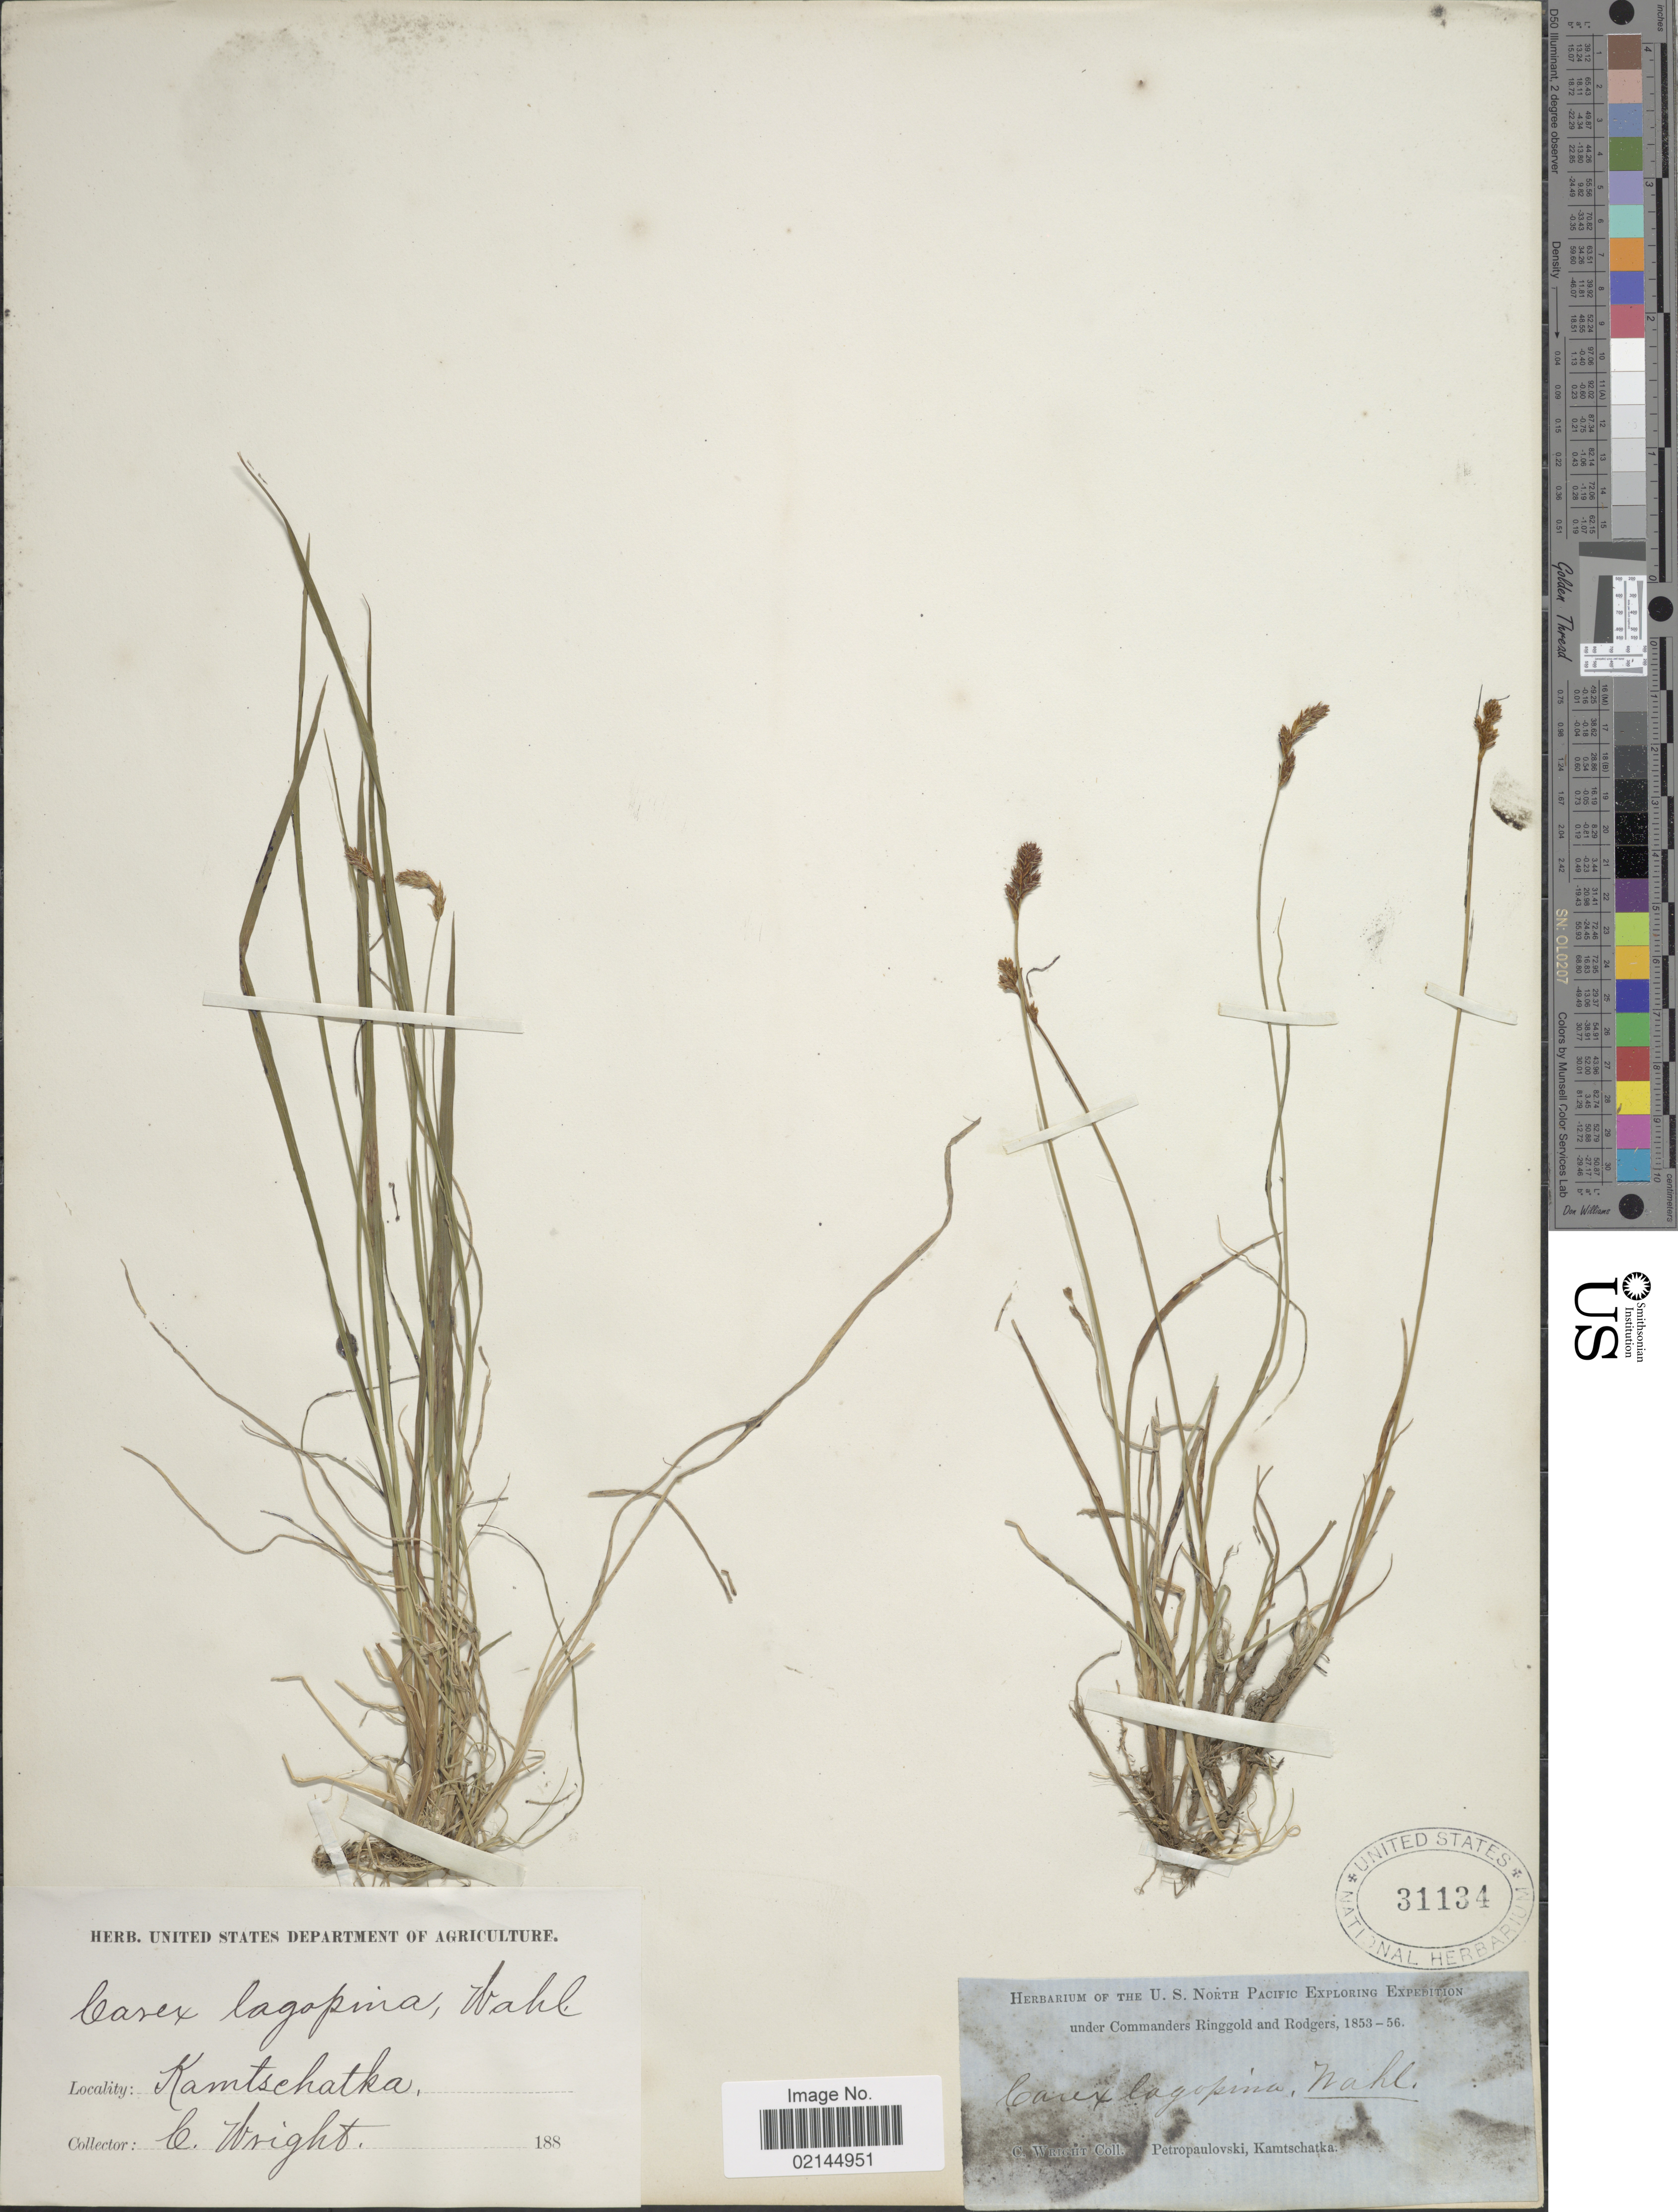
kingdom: Plantae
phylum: Tracheophyta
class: Liliopsida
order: Poales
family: Cyperaceae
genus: Carex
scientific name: Carex lachenalii subsp. lachenalii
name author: Schkuhr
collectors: C. Wright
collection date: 1853/1856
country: Russian Federation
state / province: Kamchatka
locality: Petropaulovski, Kamtschatka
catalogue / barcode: US 31134